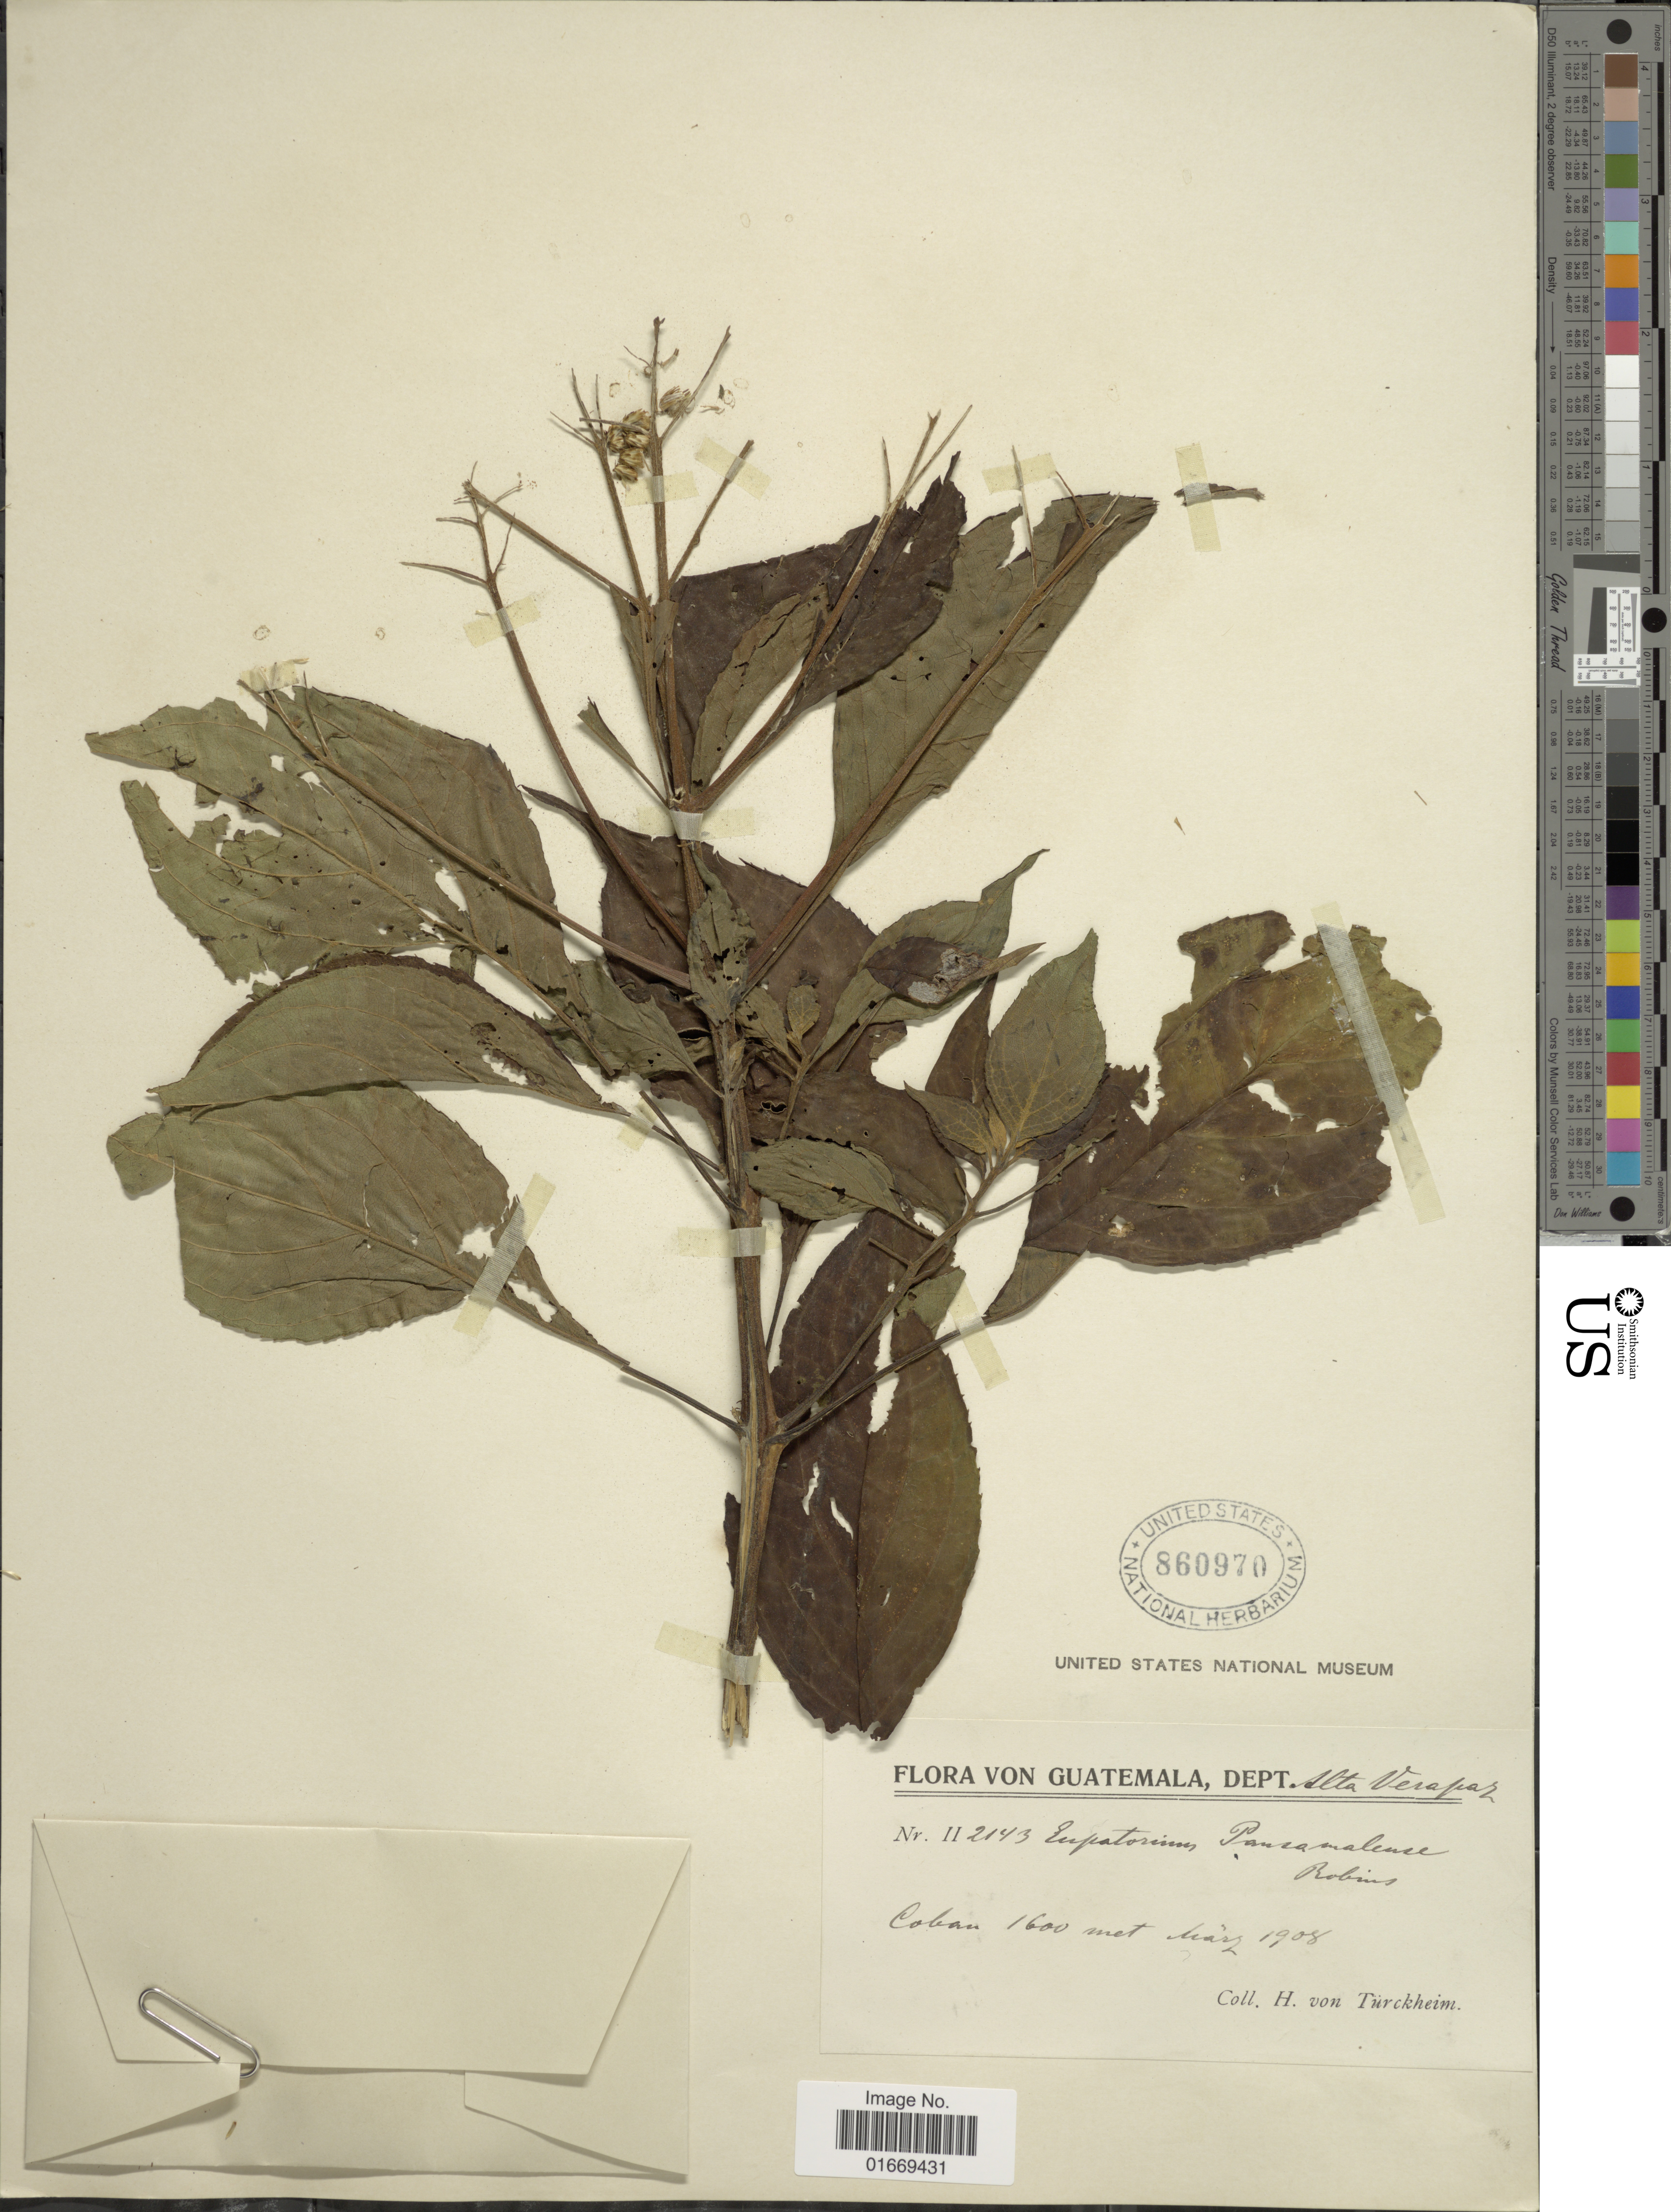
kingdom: Plantae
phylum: Tracheophyta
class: Magnoliopsida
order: Asterales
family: Asteraceae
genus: Bartlettina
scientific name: Bartlettina pansamalensis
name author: (B.L. Rob.) R.M. King & H. Rob.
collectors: H. von Türckheim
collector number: II 2143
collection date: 1905-03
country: Guatemala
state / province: Alta Verapaz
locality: Coban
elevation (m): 1600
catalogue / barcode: US 860970